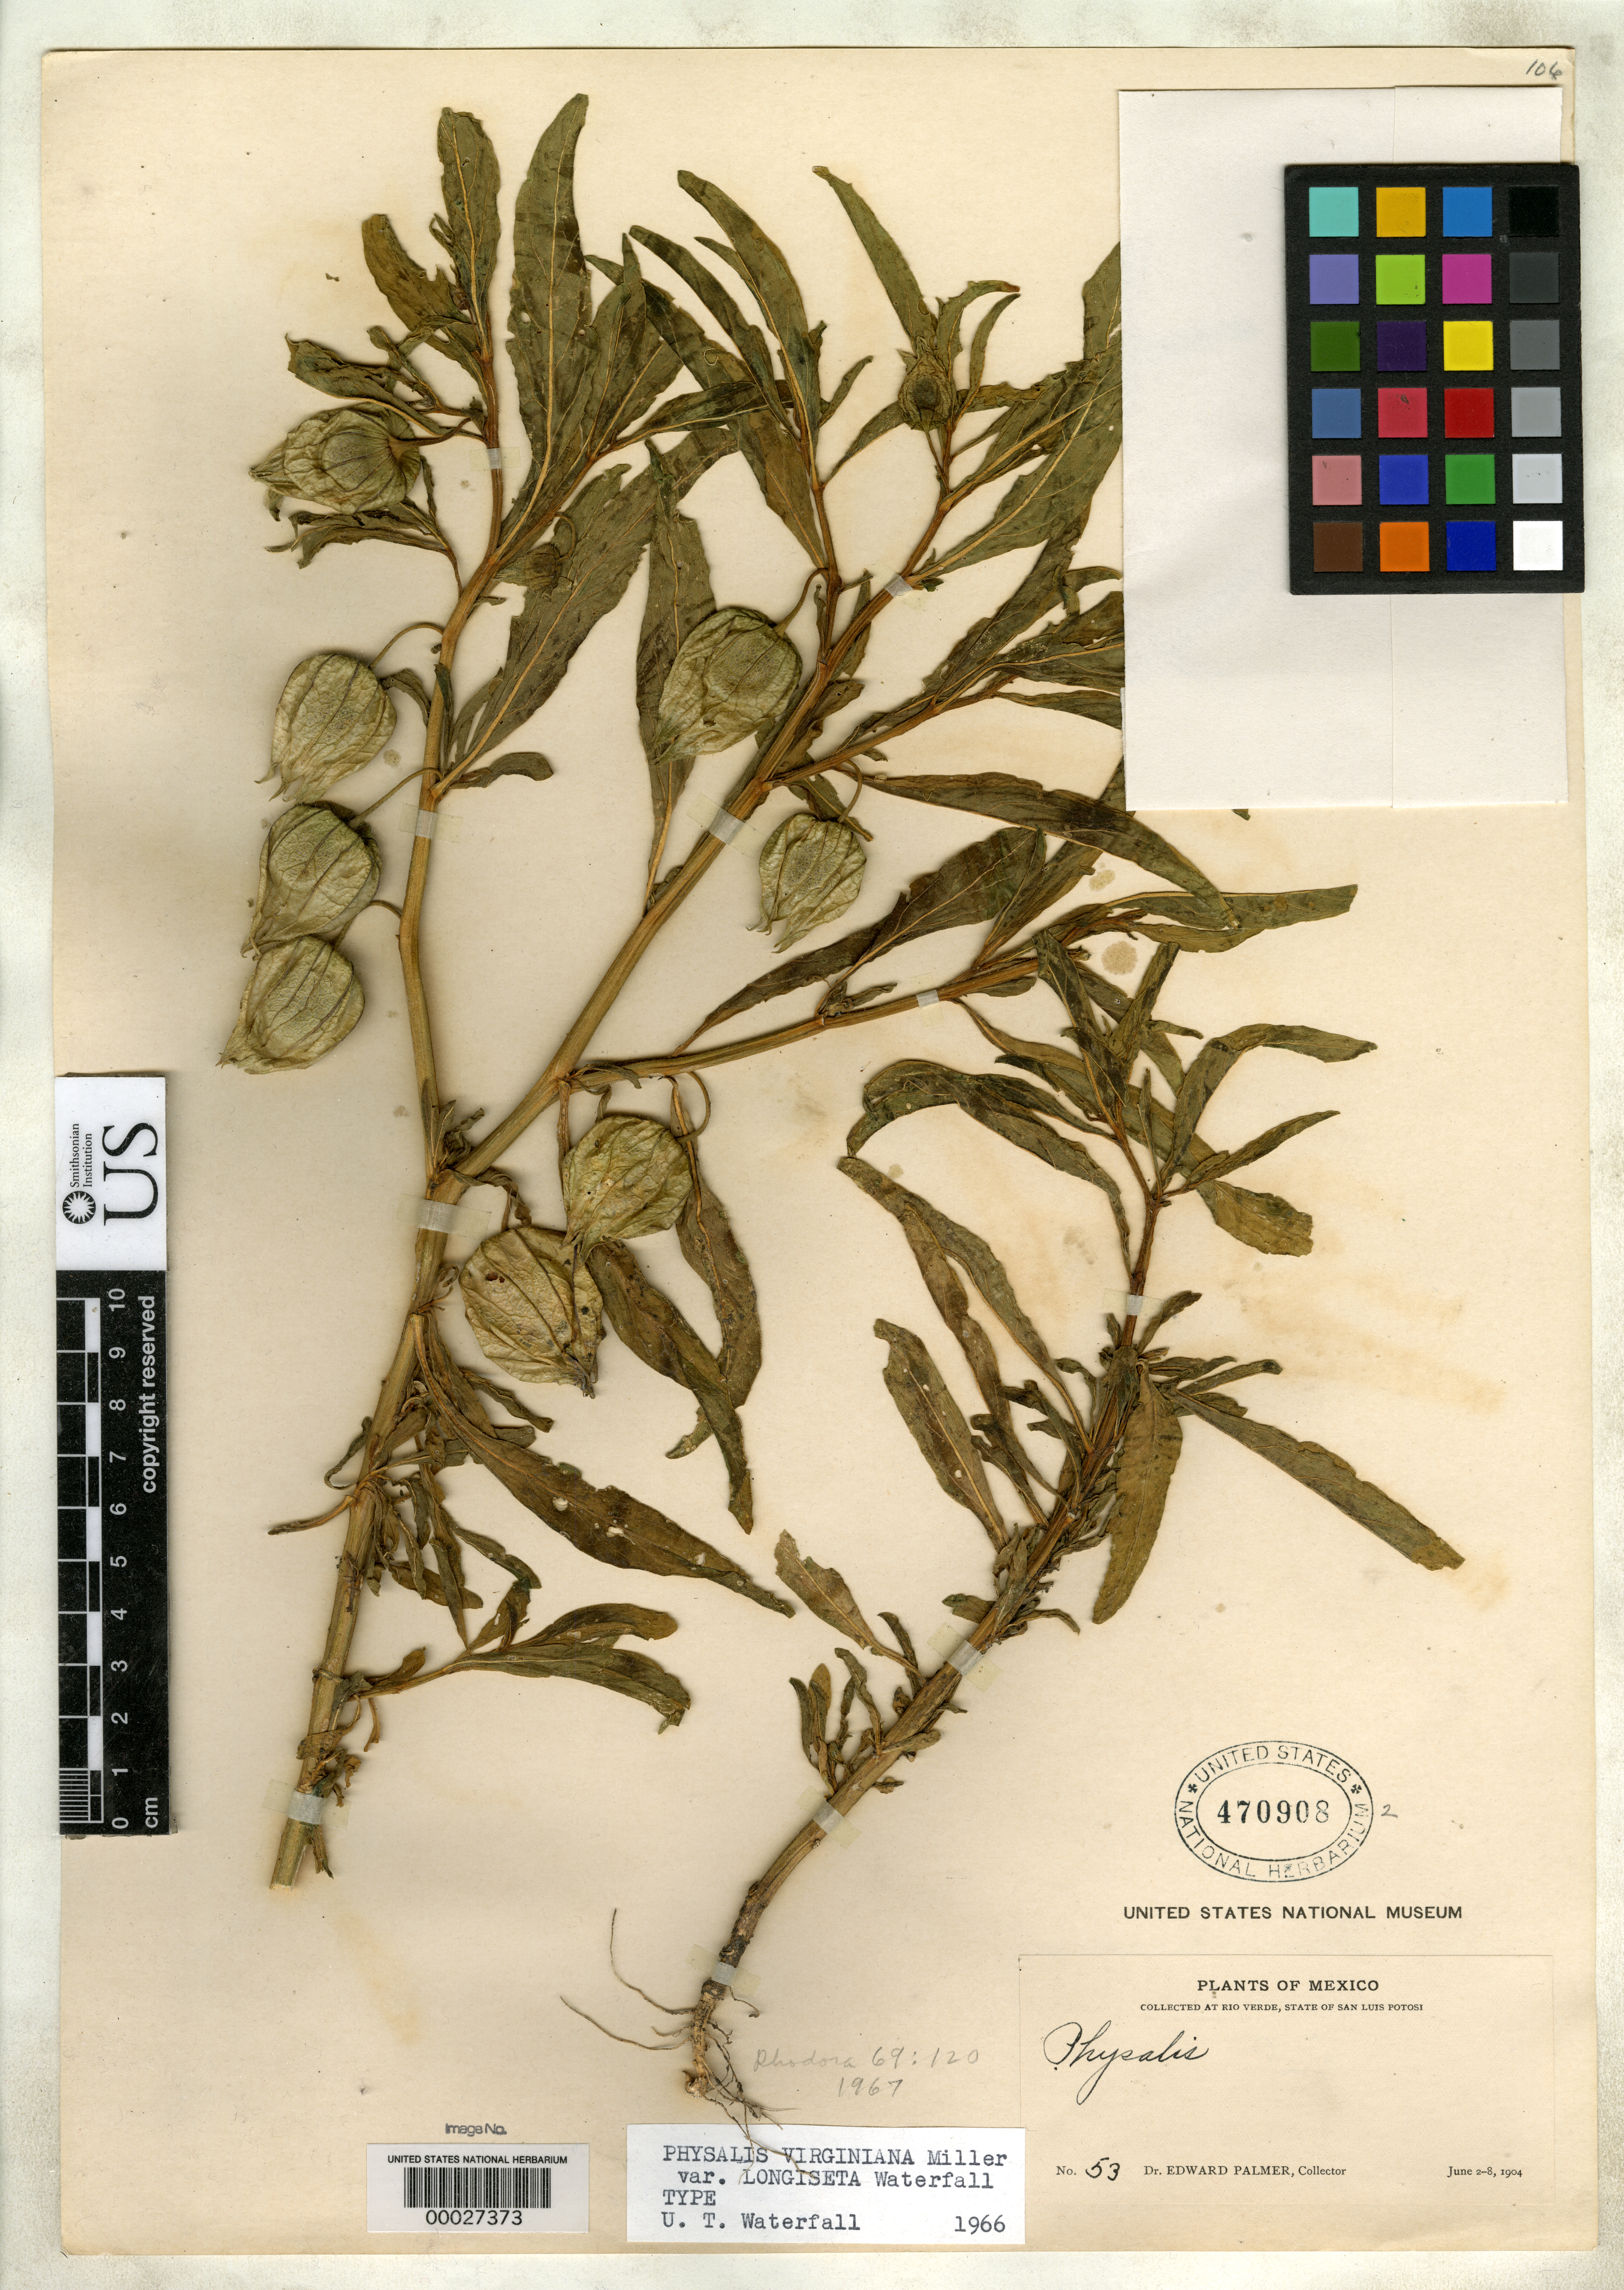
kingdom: Plantae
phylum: Tracheophyta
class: Magnoliopsida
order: Solanales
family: Solanaceae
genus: Physalis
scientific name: Physalis virginiana var. longiseta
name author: Waterf.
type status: Holotype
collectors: E. Palmer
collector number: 53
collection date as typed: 02 Jun 1904 to 08 Jun 1904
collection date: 1904-06-02/1904-06-08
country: Mexico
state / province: San Luis Potosi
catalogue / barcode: US 470908